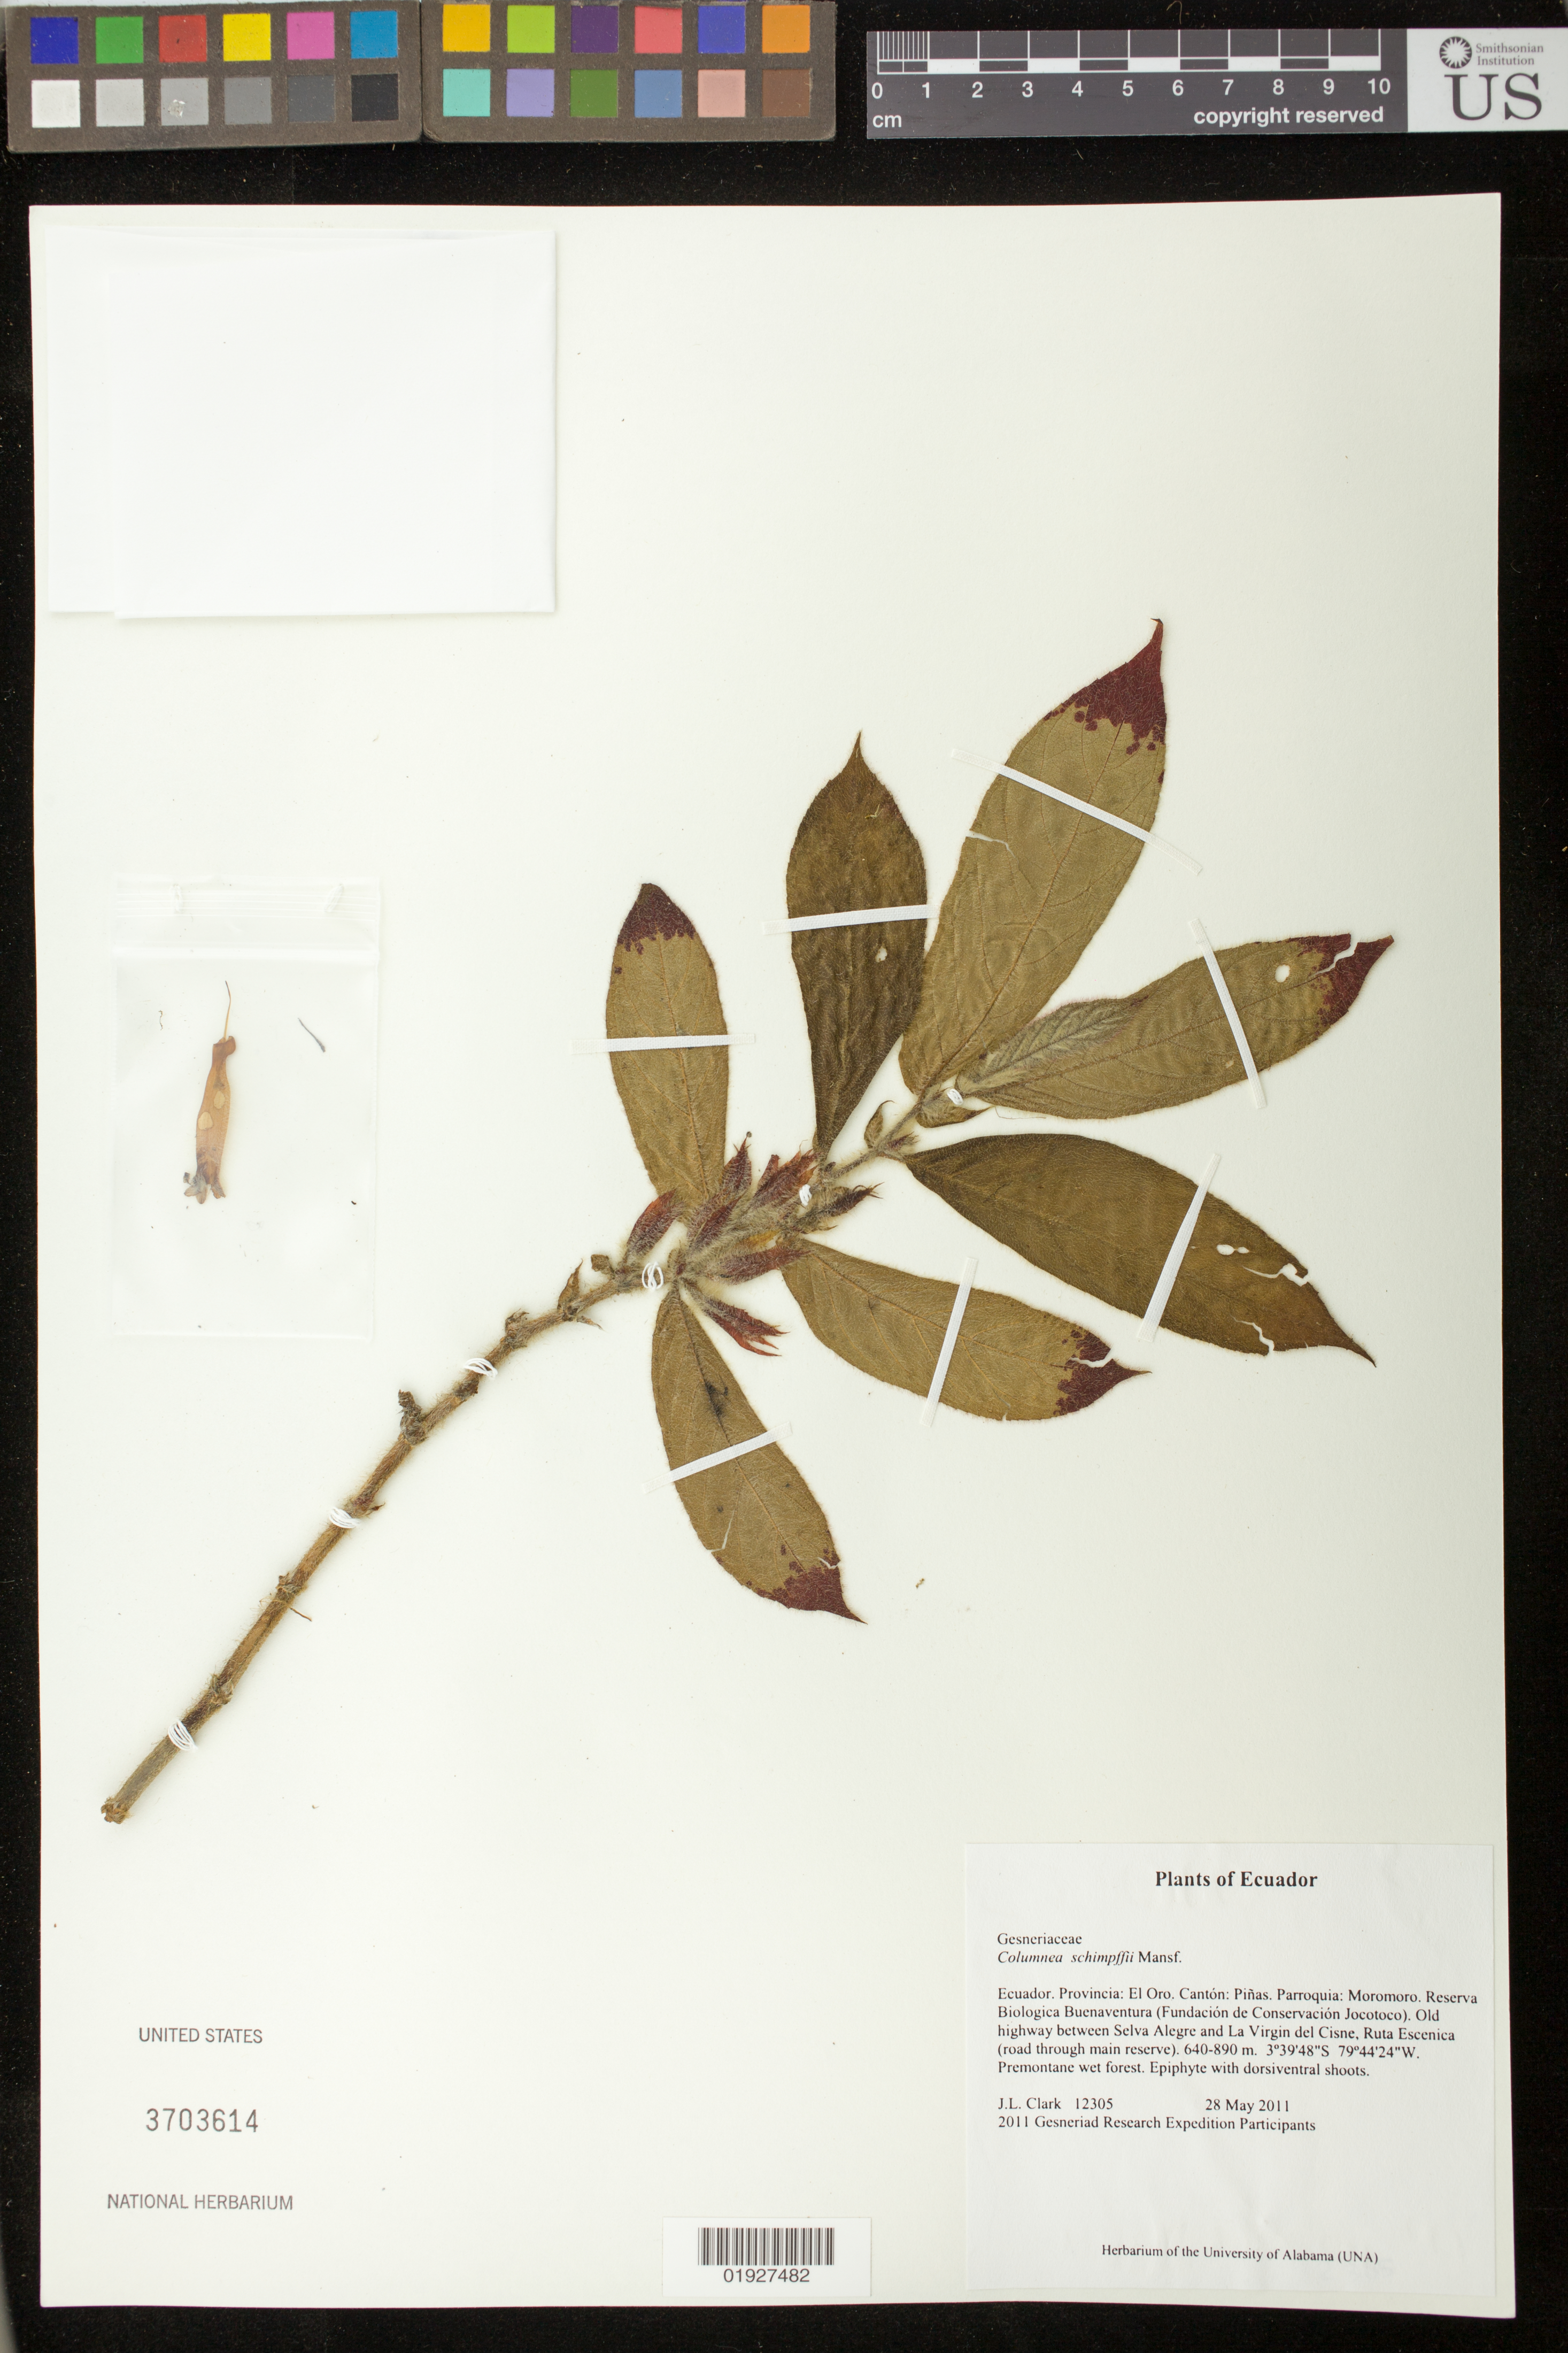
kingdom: Plantae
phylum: Tracheophyta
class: Magnoliopsida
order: Lamiales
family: Gesneriaceae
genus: Columnea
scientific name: Columnea schimpffii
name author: Mansf.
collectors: J. L. Clark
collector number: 12305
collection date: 2011-05-28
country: Ecuador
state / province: El Oro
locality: Provincia: El Oro, Canton: Pinas, Parroquia, Moromoro, Reserva Biologica Buenaventura (Fundacion de Conservacion Jocotoco), Old highway between Selva Alegre and La Virgin del Cisne, Ruta Escenica (road through main reserve).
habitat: Premontane wet forest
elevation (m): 640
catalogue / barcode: US 3703614